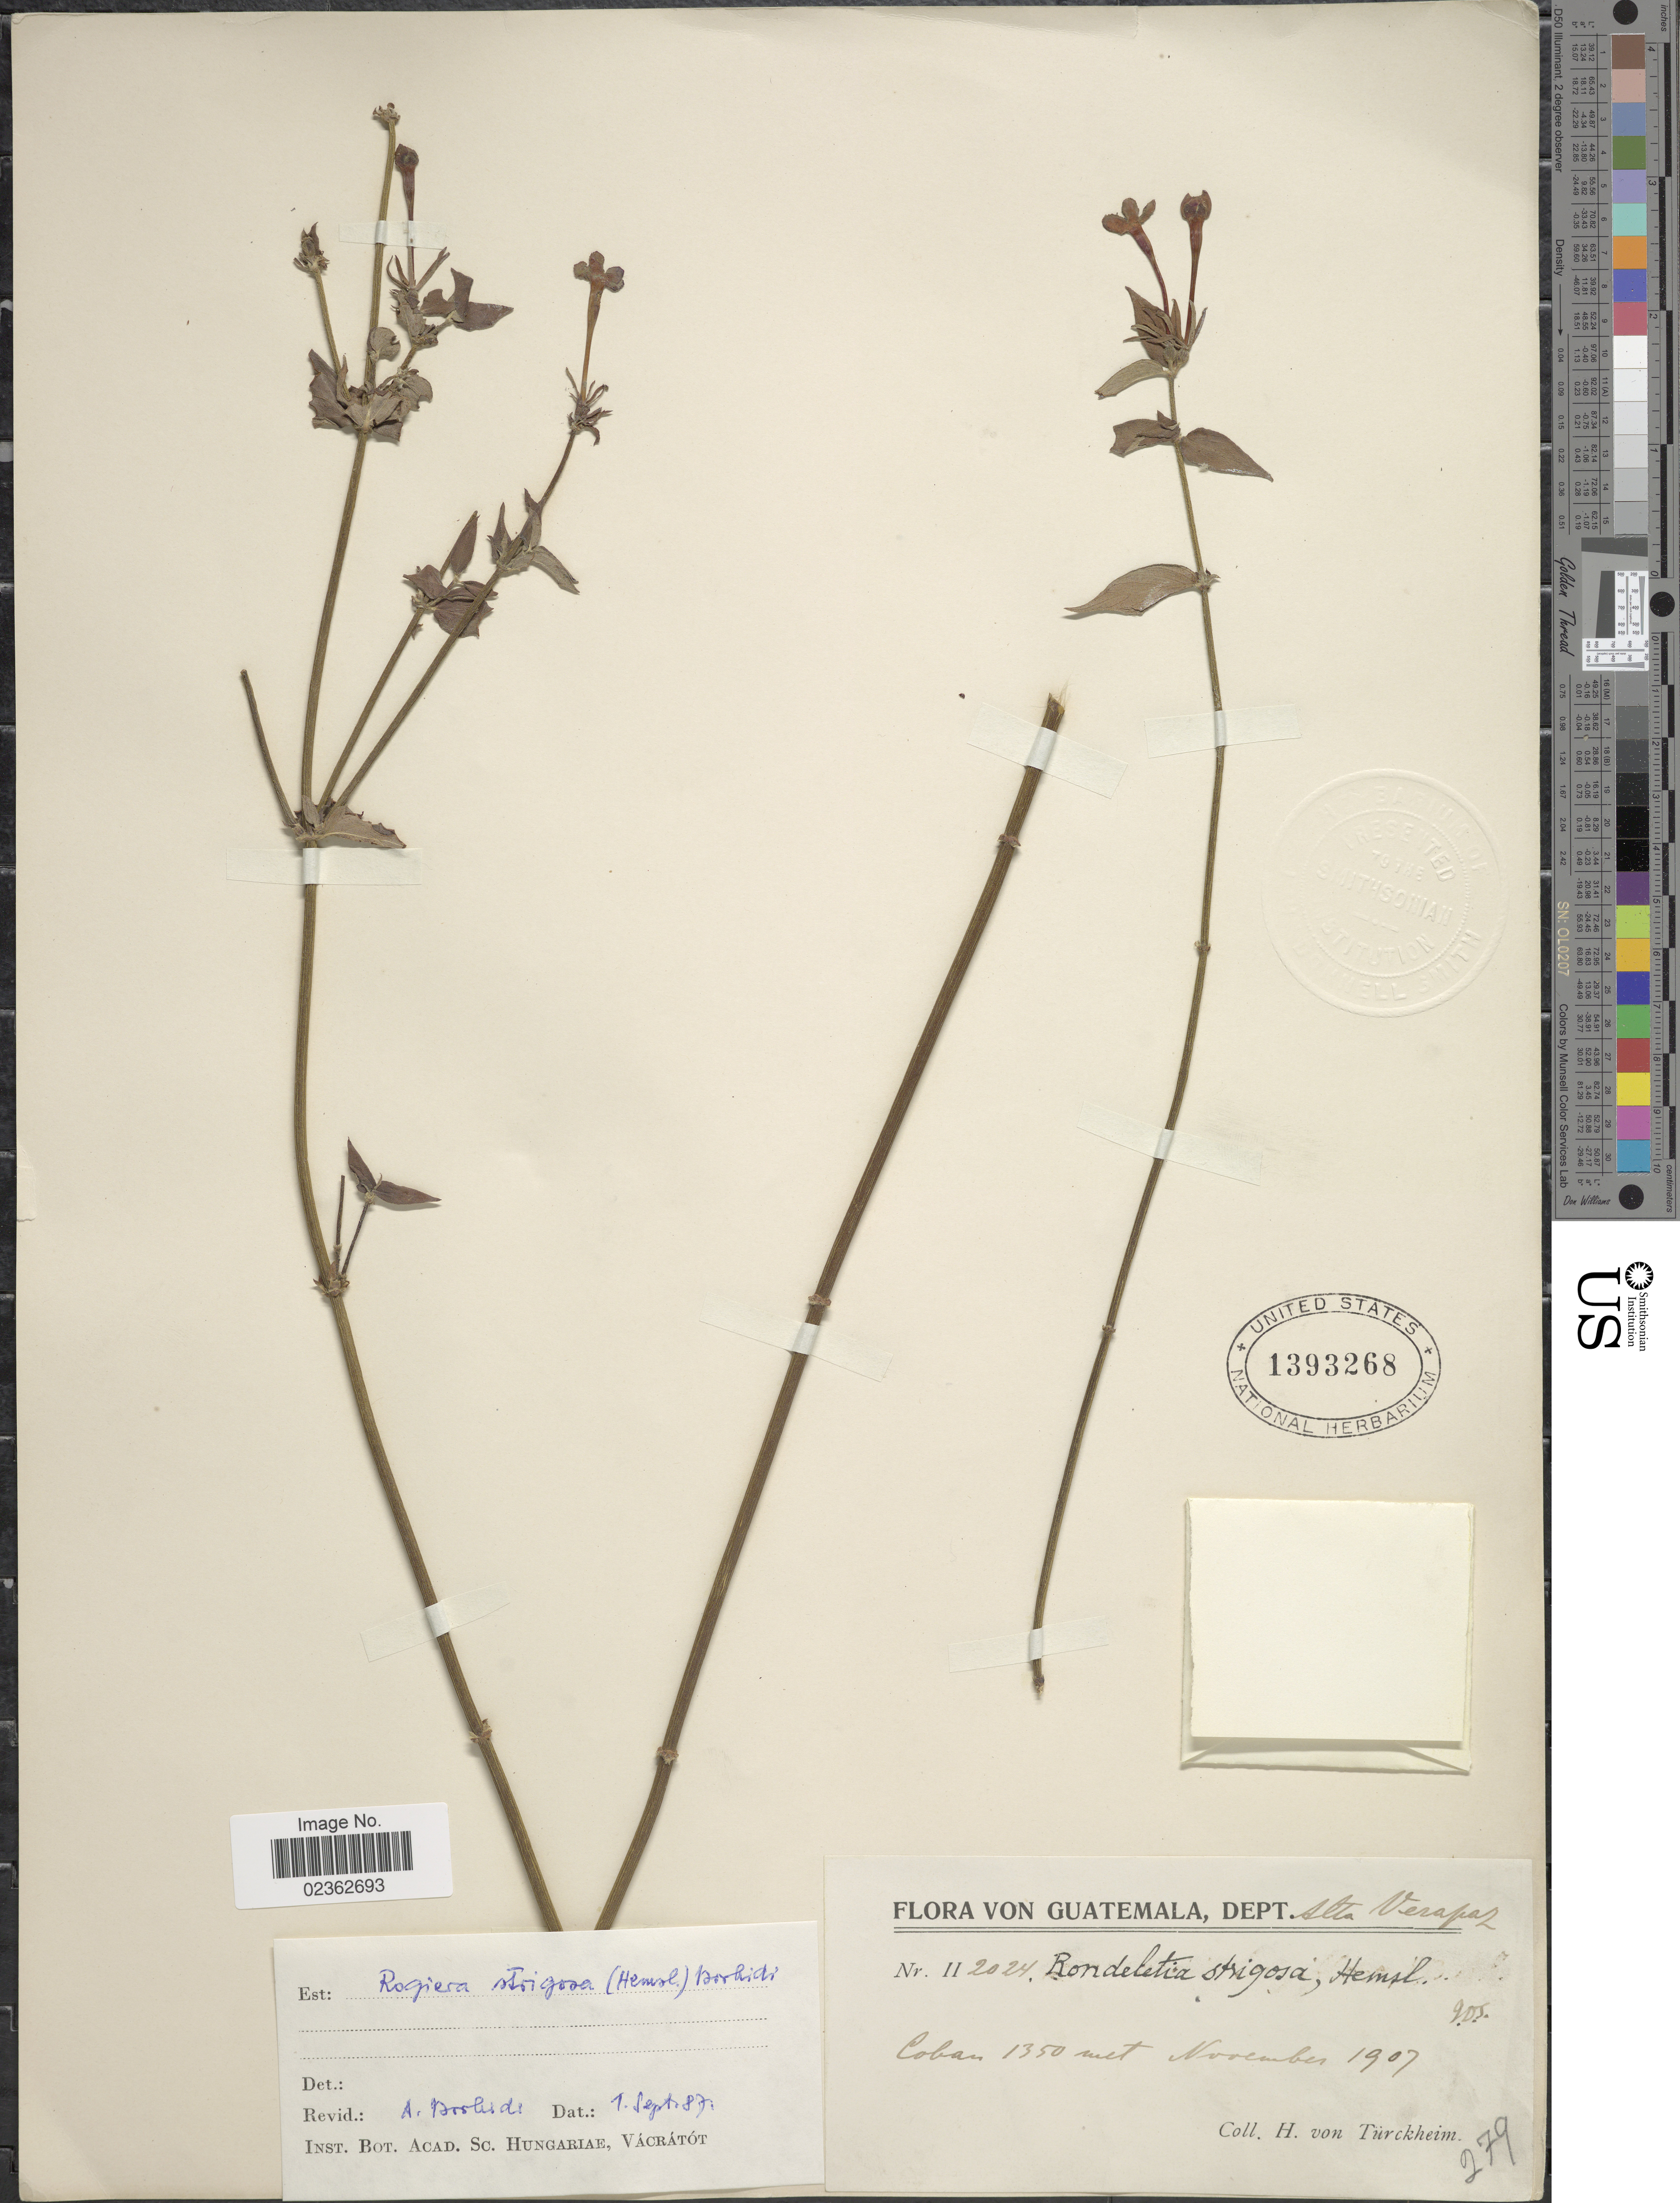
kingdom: Plantae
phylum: Tracheophyta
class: Magnoliopsida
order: Gentianales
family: Rubiaceae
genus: Rogiera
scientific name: Rogiera strigosa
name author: (Benth.) Borhidi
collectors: H. von Türckheim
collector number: II 2024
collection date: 1907-11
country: Guatemala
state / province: Alta Verapaz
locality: Coban.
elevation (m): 1350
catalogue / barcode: US 1393268